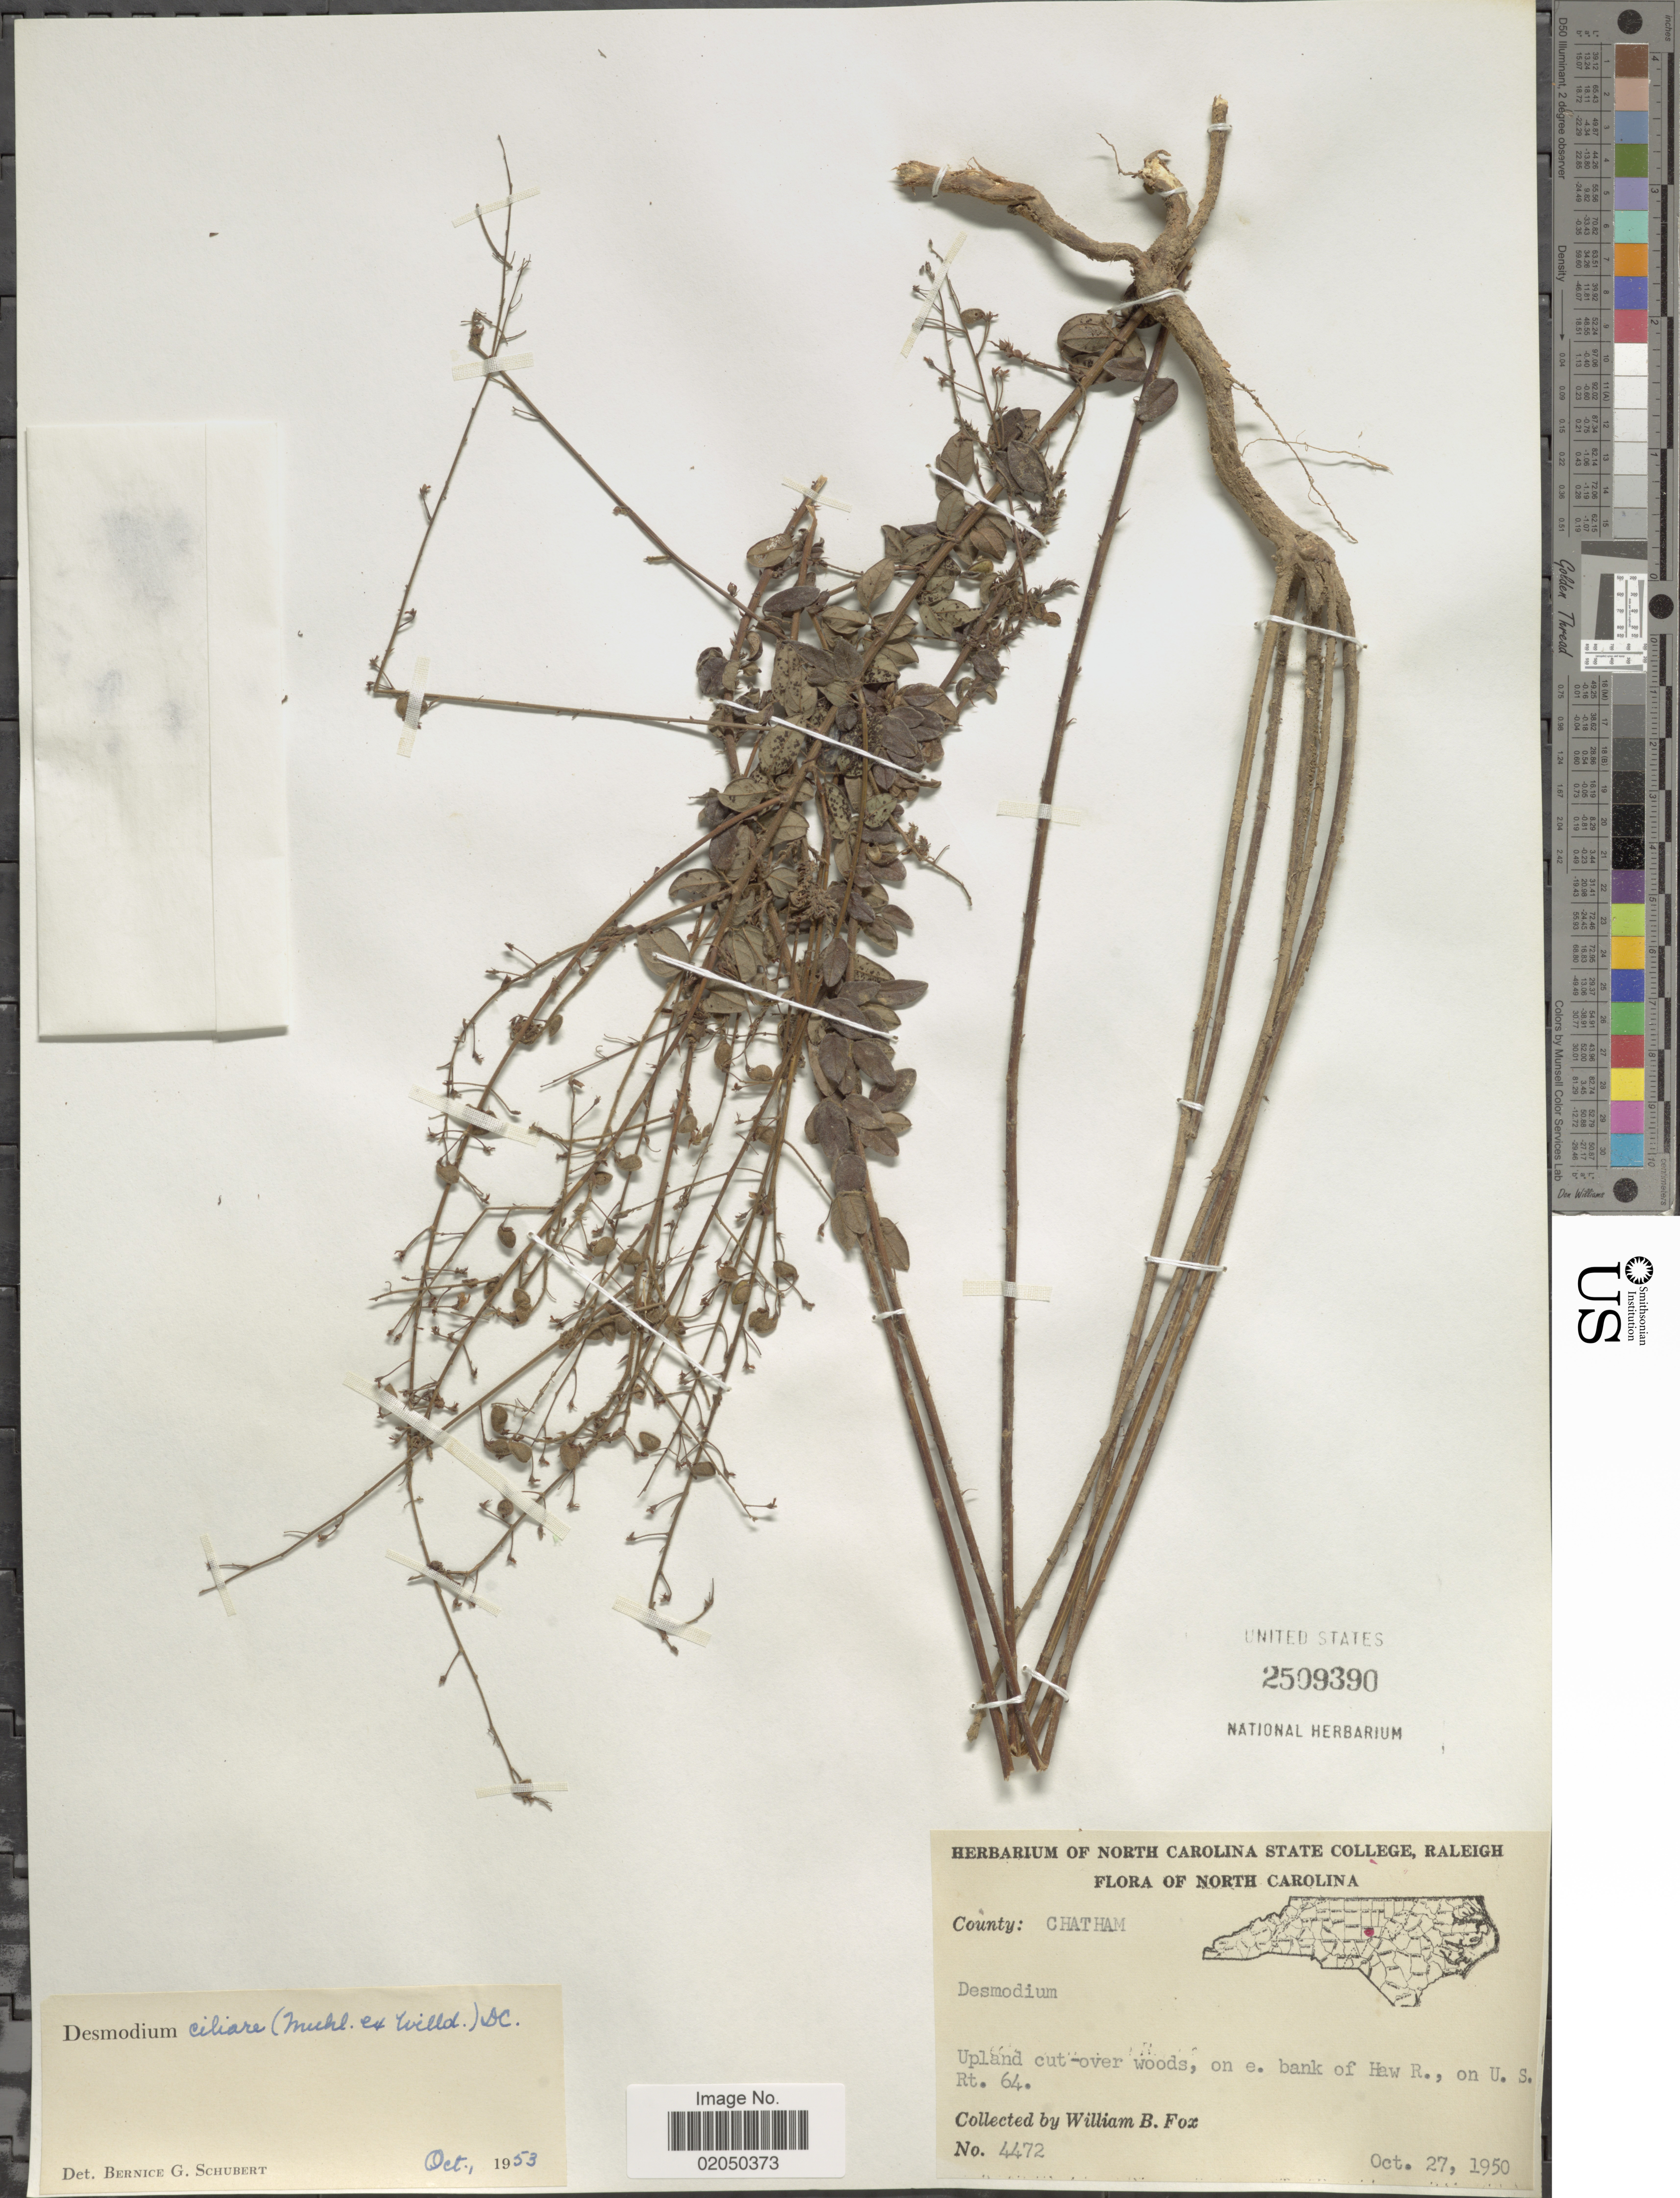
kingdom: Plantae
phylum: Tracheophyta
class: Magnoliopsida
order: Fabales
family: Fabaceae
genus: Desmodium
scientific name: Desmodium ciliare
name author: (Muhl. ex Willd.) DC.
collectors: W. B. Fox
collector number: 4472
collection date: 1950-10-27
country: United States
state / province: North Carolina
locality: County: Chatham, on e. bank of Haw R., on U.S. Rt 64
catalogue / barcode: US 2509390